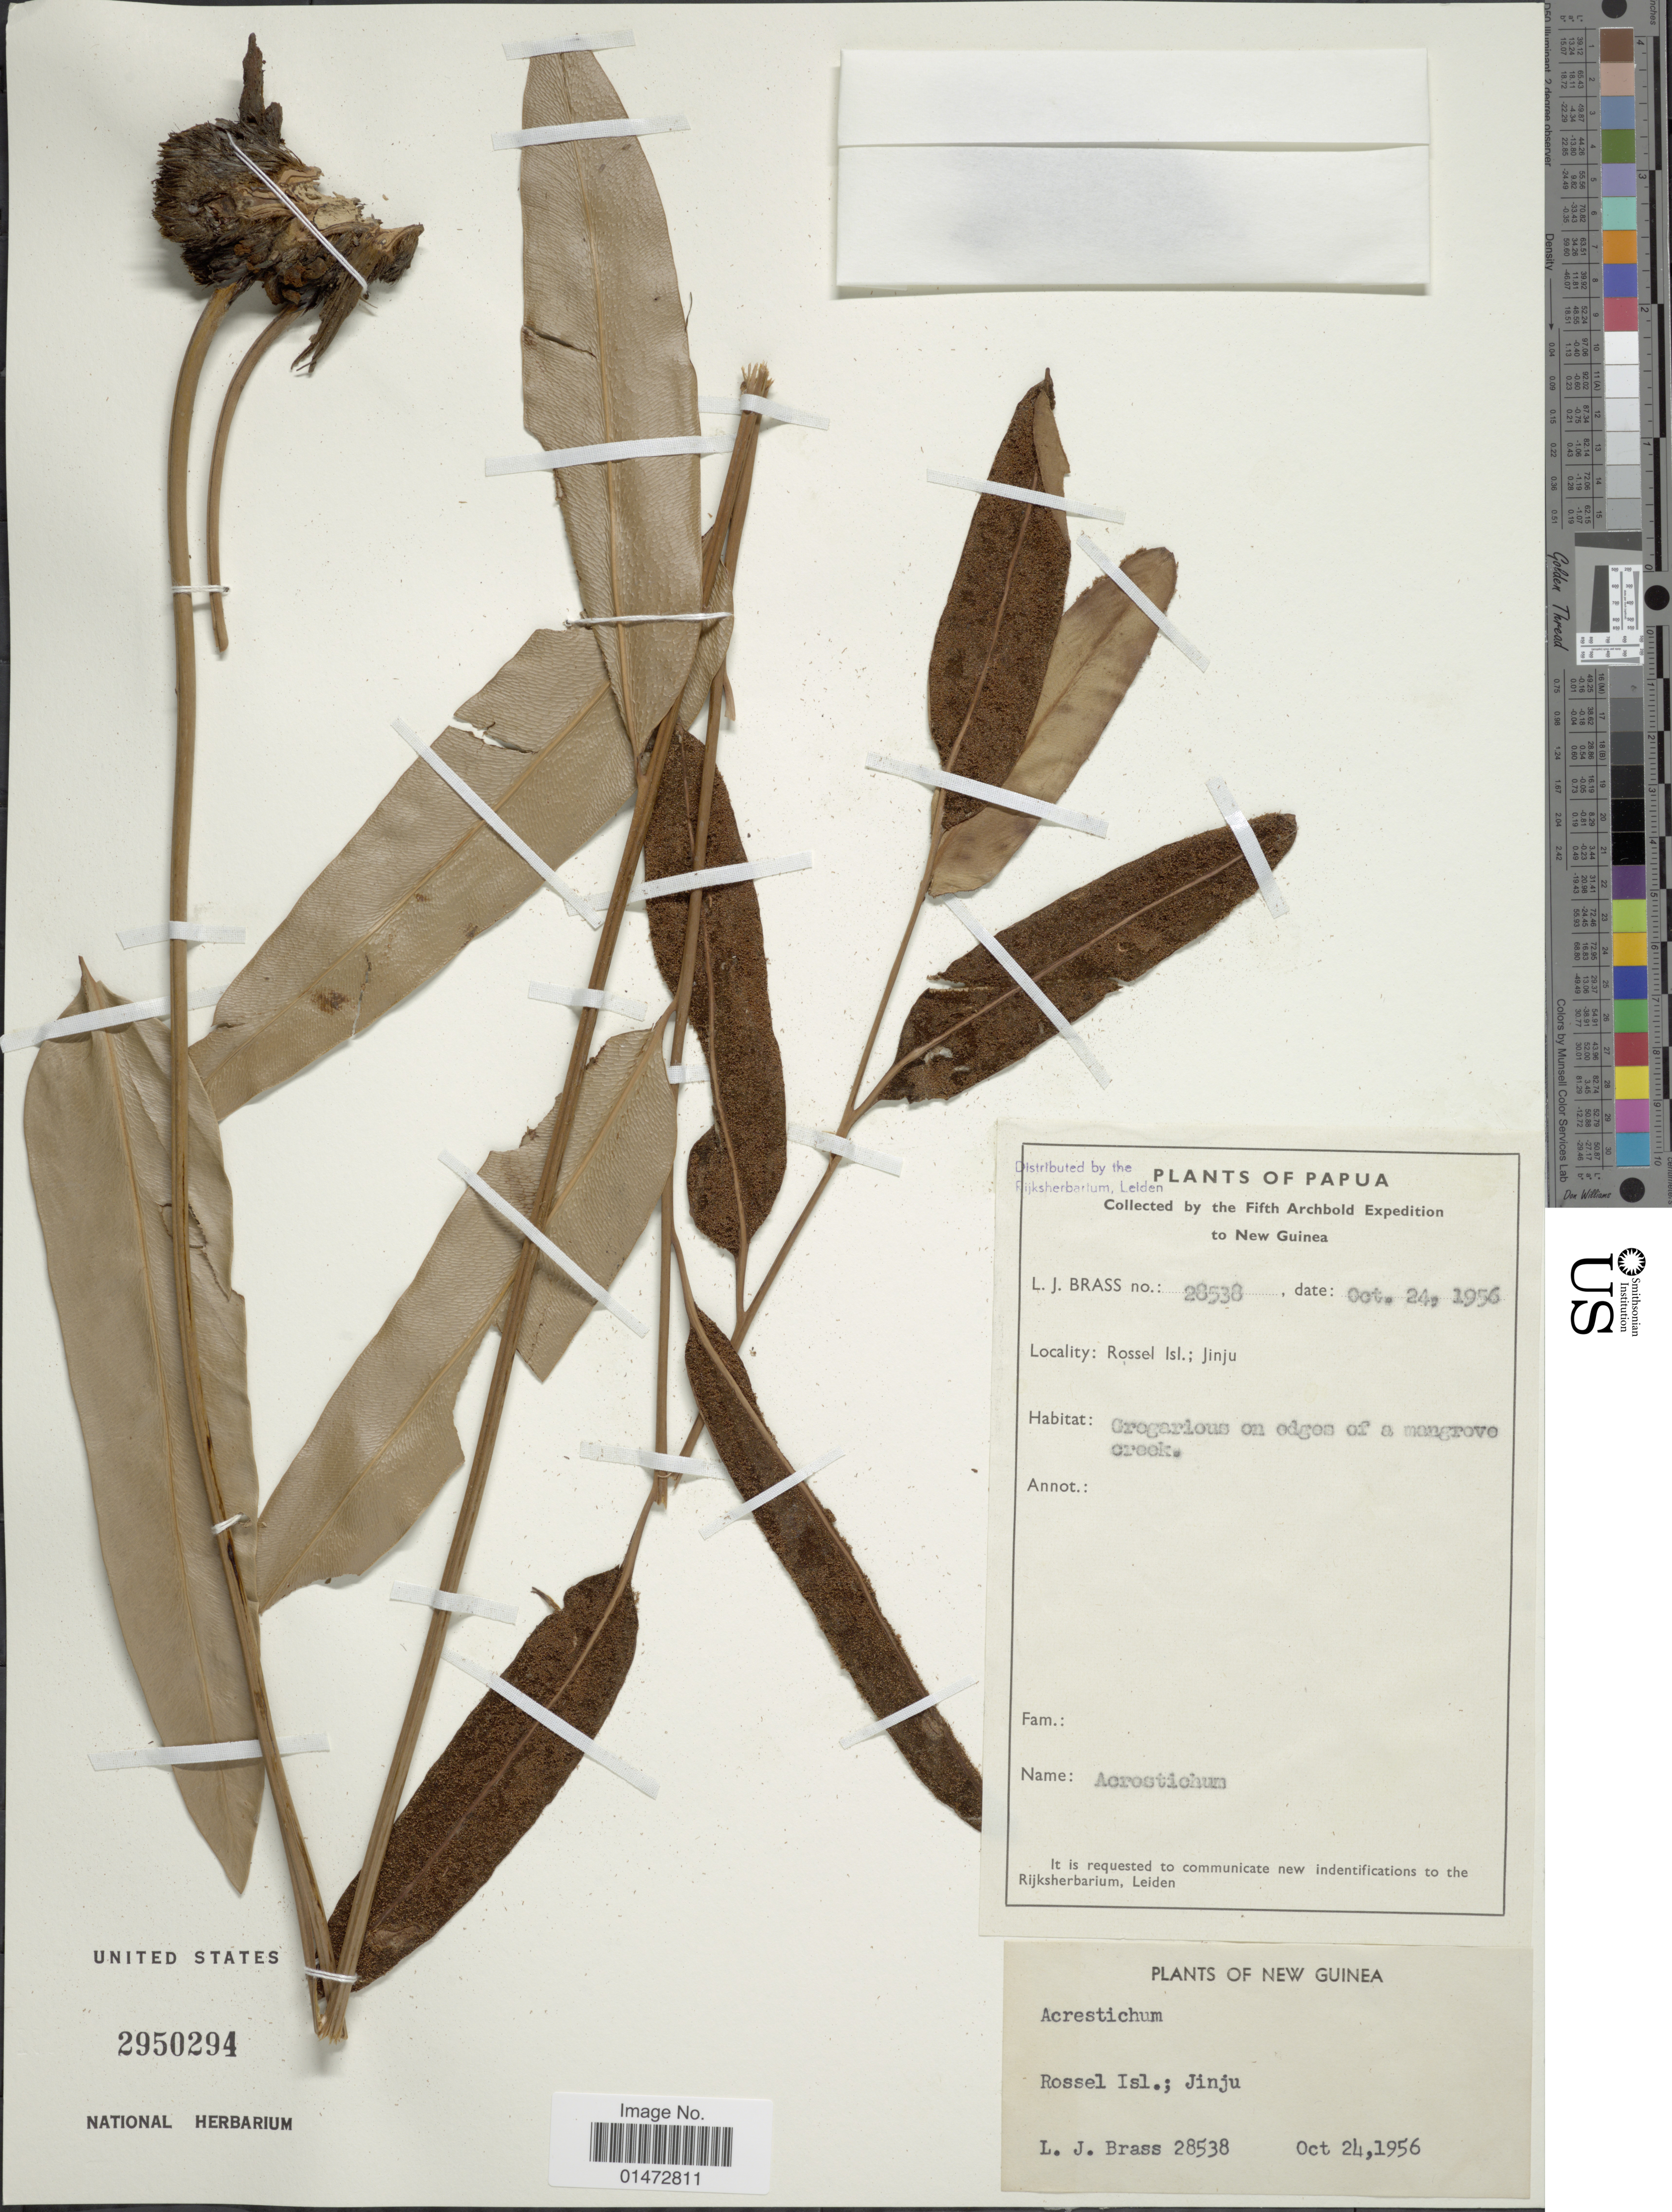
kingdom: Plantae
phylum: Tracheophyta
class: Polypodiopsida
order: Polypodiales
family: Pteridaceae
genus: Acrostichum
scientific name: Acrostichum aureum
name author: L.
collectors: L. J. Brass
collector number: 28538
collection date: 1956-10-24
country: Papua New Guinea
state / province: Milne Bay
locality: Rossel Isl.; Jinju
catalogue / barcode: US 2950294